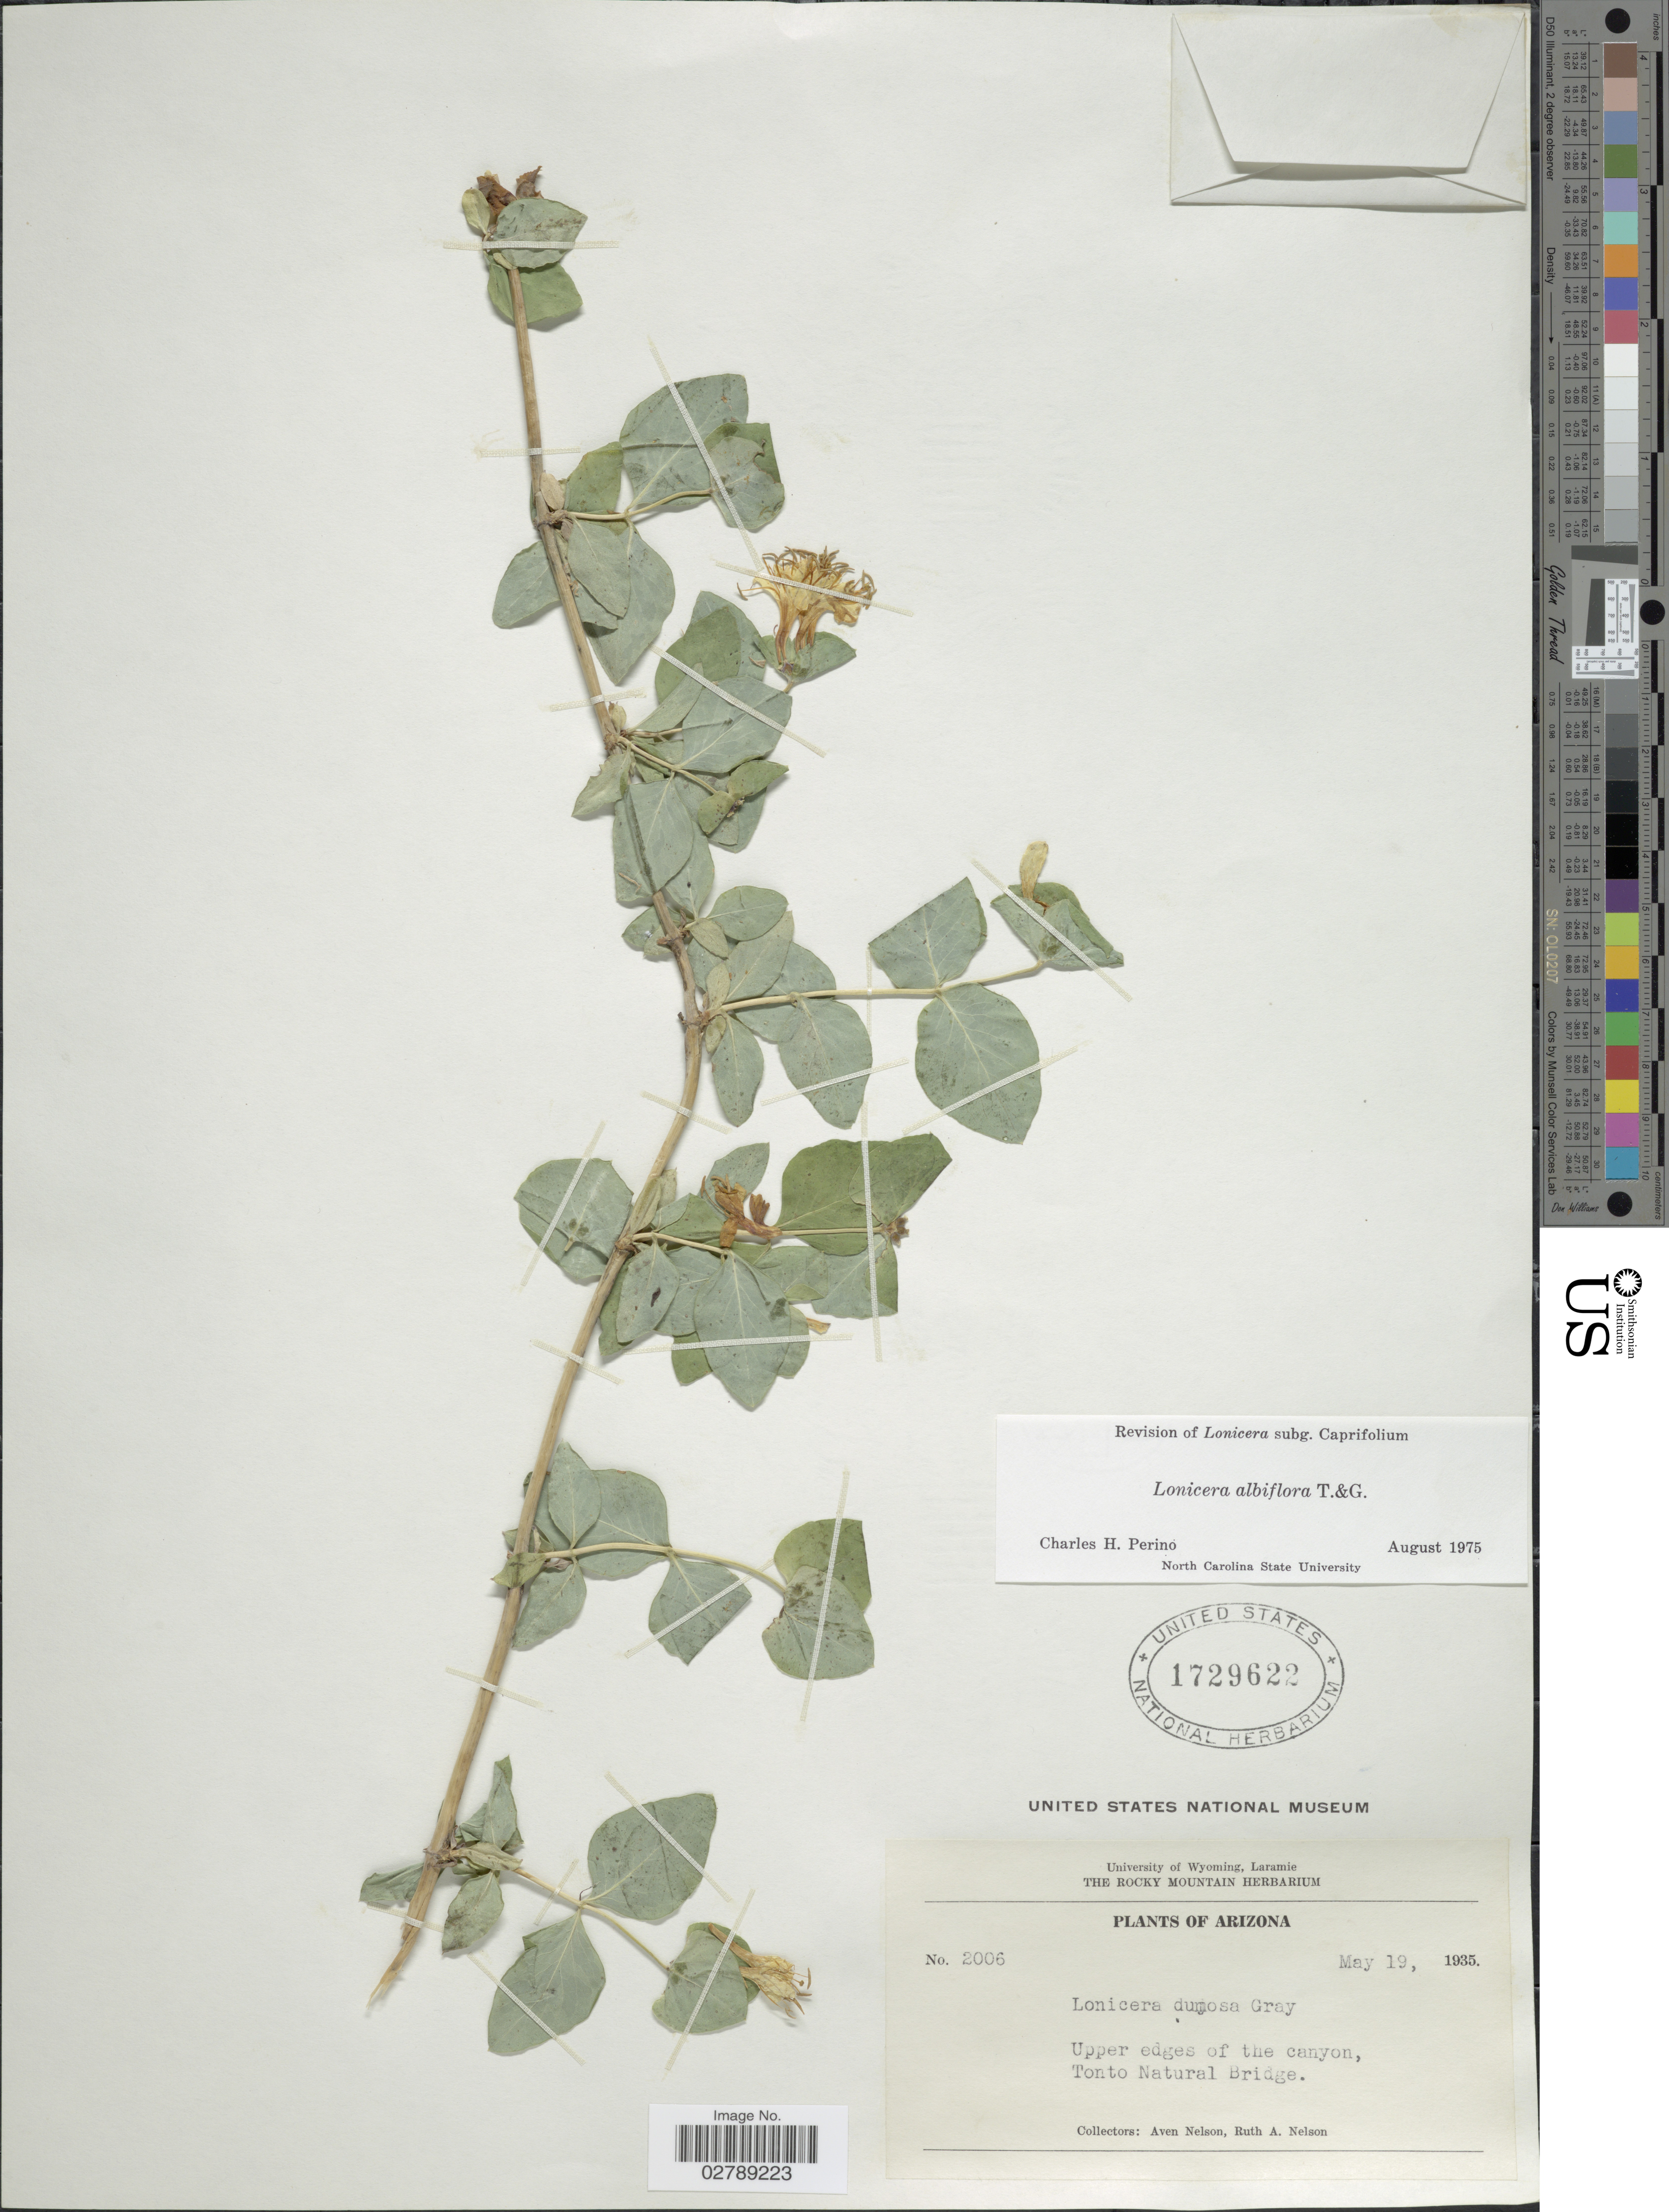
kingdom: Plantae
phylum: Tracheophyta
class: Magnoliopsida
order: Dipsacales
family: Caprifoliaceae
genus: Lonicera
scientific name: Lonicera dumosa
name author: A. Gray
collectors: A. Nelson & R. A. Nelson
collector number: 2006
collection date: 1935-05-19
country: United States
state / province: Arizona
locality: Upper edges of the canyon, Tonto Natural Bridge.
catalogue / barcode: US 1729622